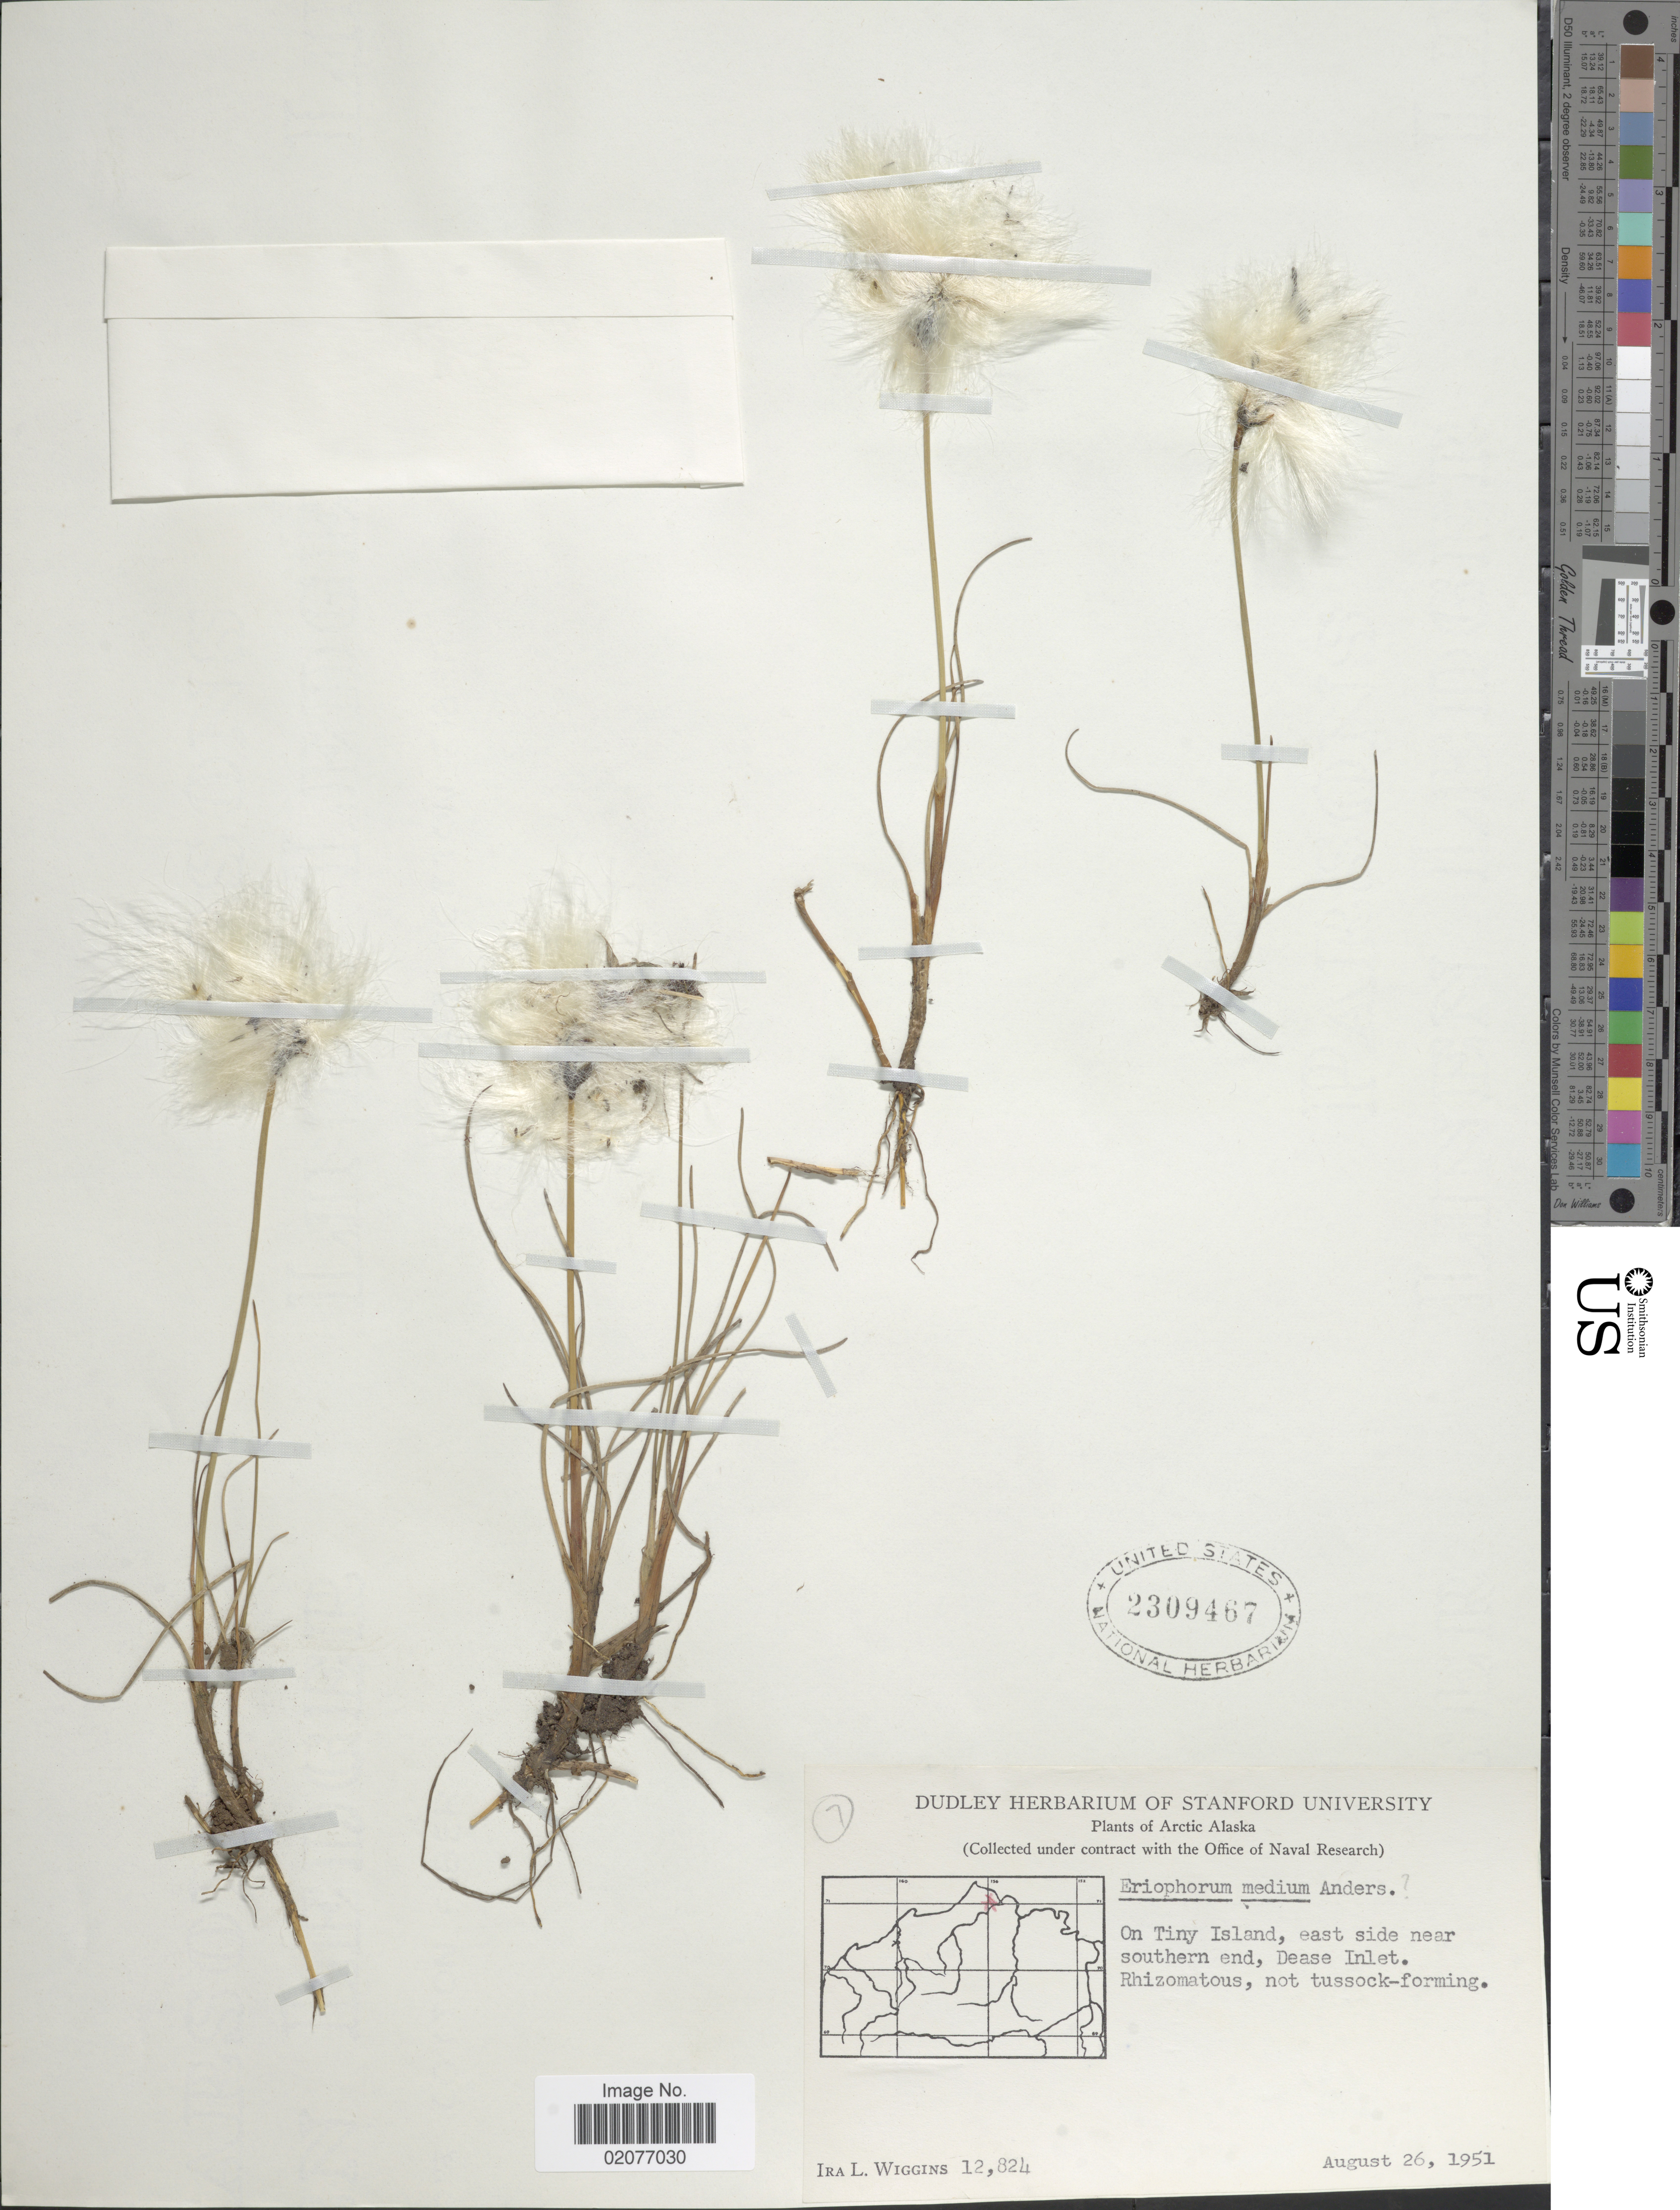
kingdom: Plantae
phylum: Tracheophyta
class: Liliopsida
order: Poales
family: Cyperaceae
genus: Eriophorum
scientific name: Eriophorum x medium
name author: Andersson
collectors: I. L. Wiggins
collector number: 12824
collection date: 1951-08-26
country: United States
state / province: Alaska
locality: Arctic Alaska, On tiny Island, east side near southern end, Dease Inlet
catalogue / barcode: US 2309467